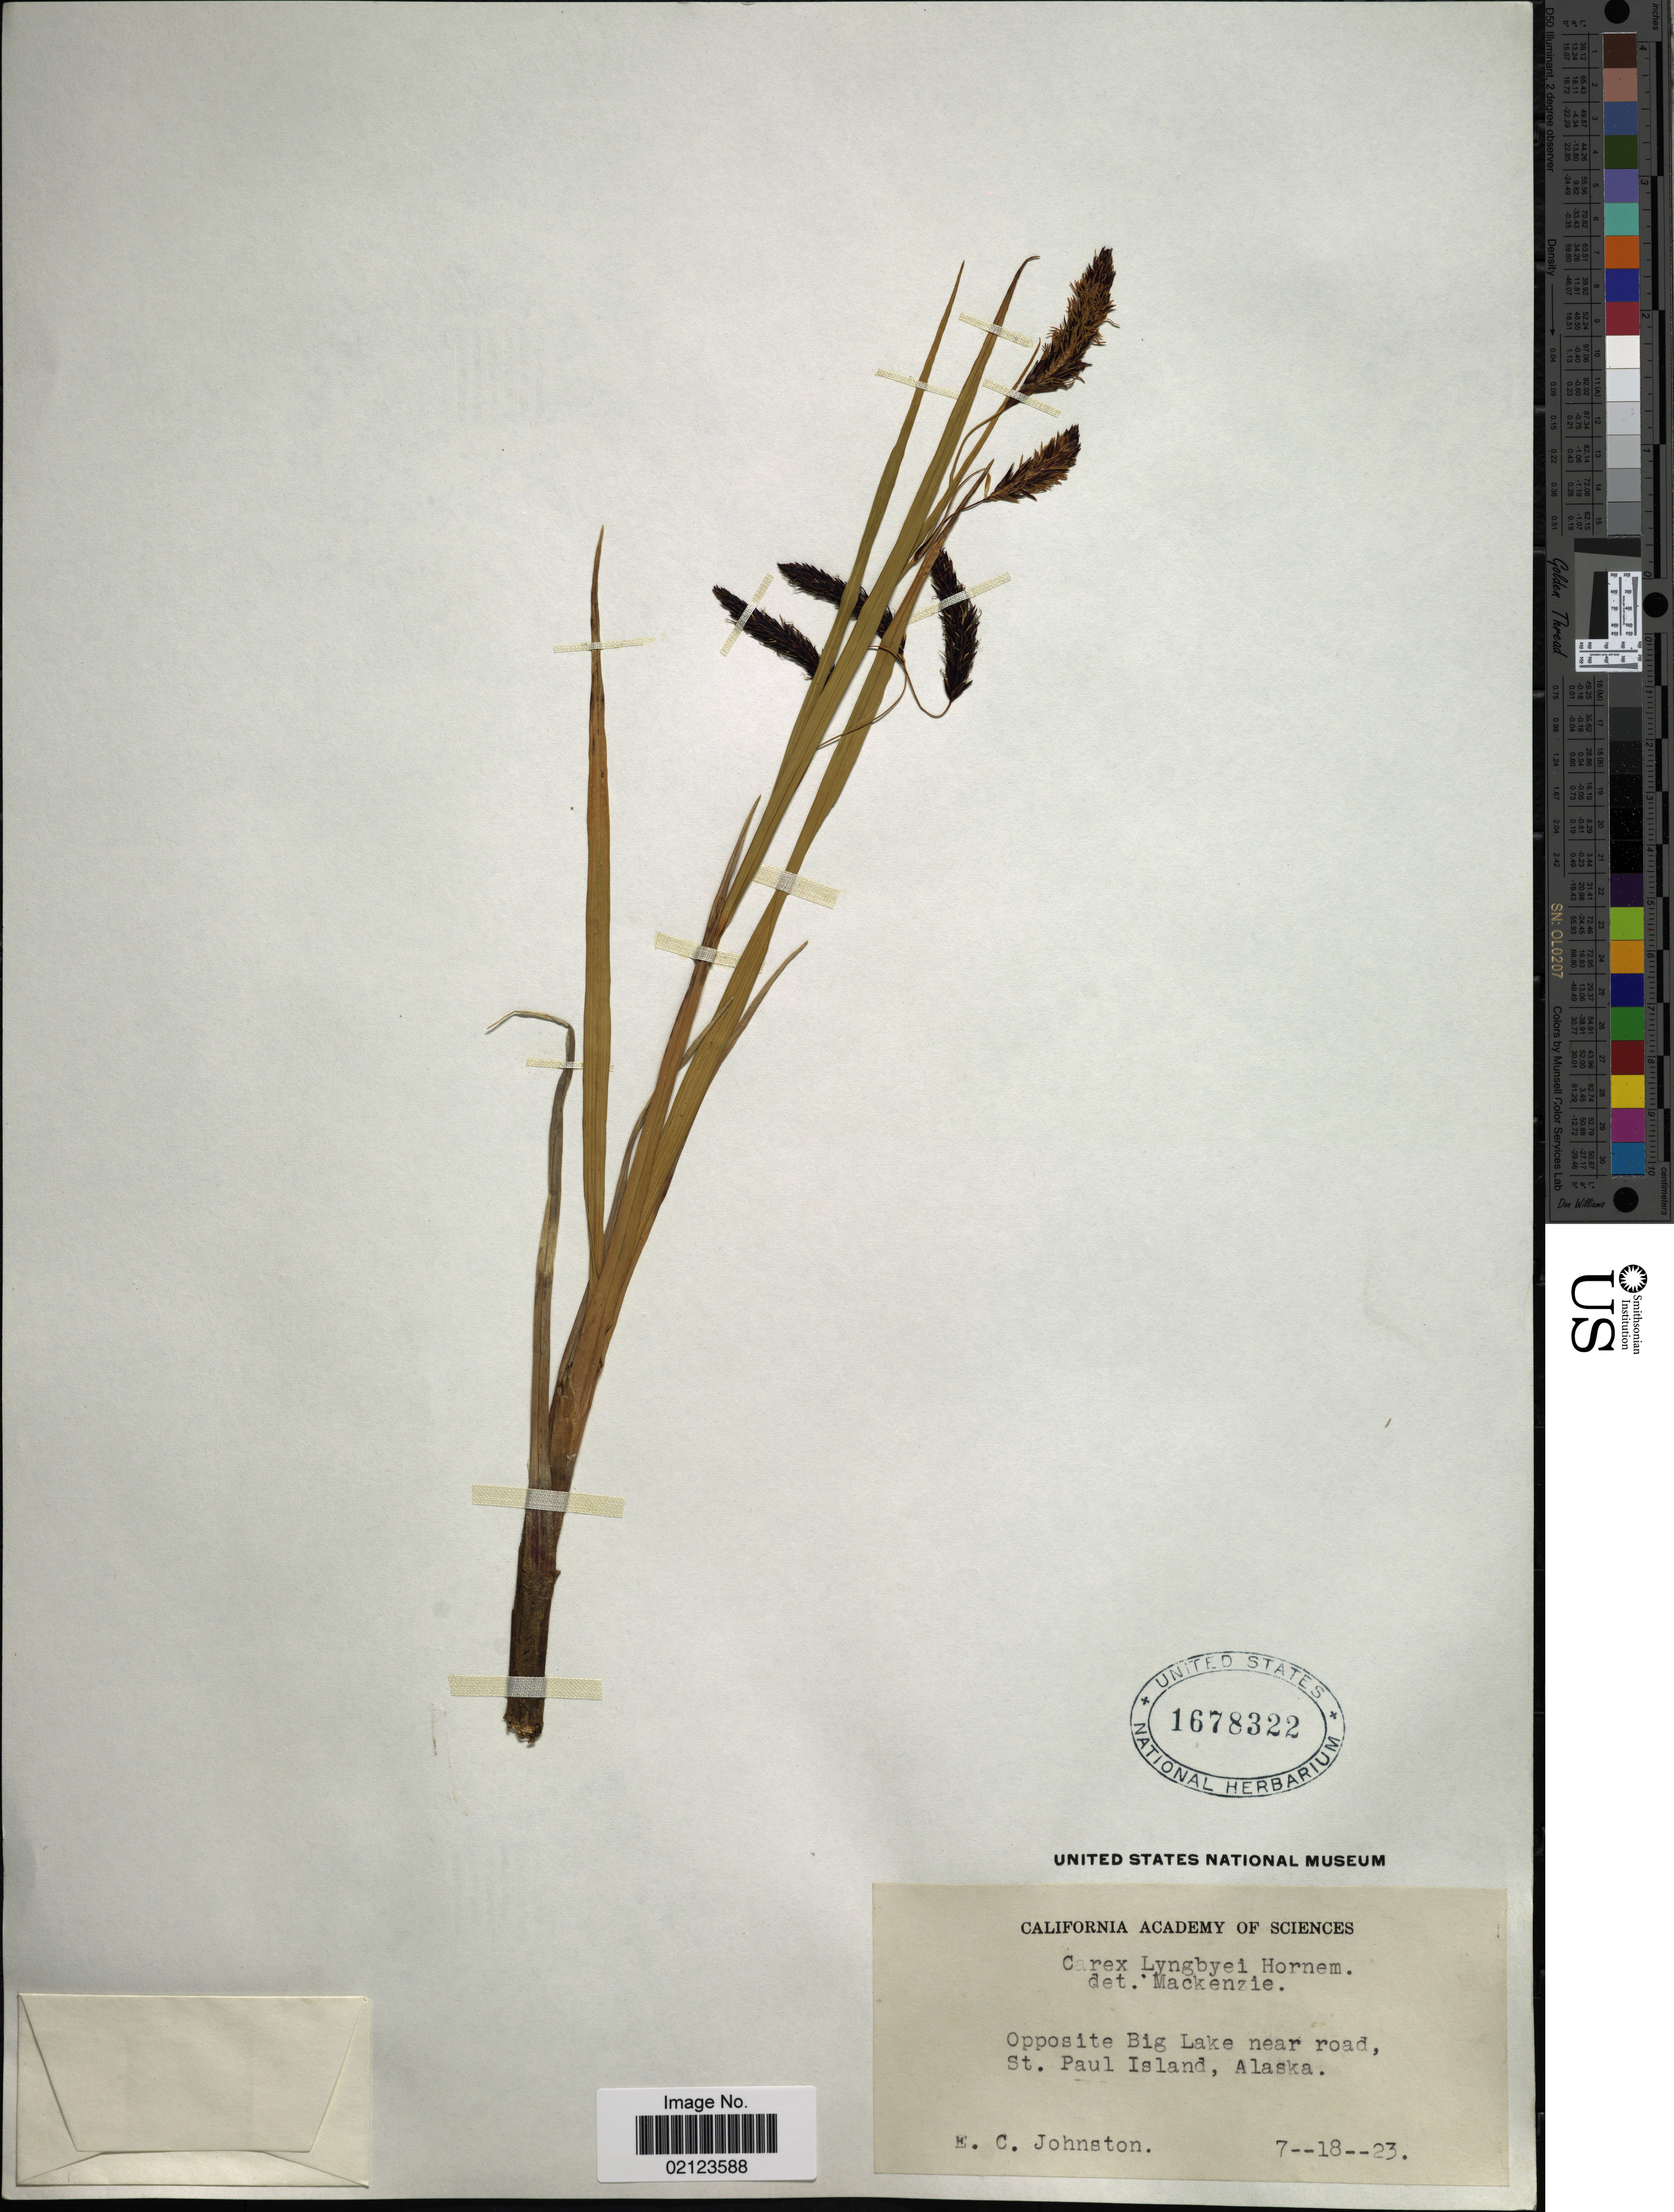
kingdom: Plantae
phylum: Tracheophyta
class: Liliopsida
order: Poales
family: Cyperaceae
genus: Carex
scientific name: Carex lyngbyei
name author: Hornem.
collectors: E. C. Johnston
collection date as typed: Transcribed d/m/y: 18/7/23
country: United States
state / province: Alaska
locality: Opposite Big Lake near road, St. Paul Island, Alaska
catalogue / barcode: US 1678322